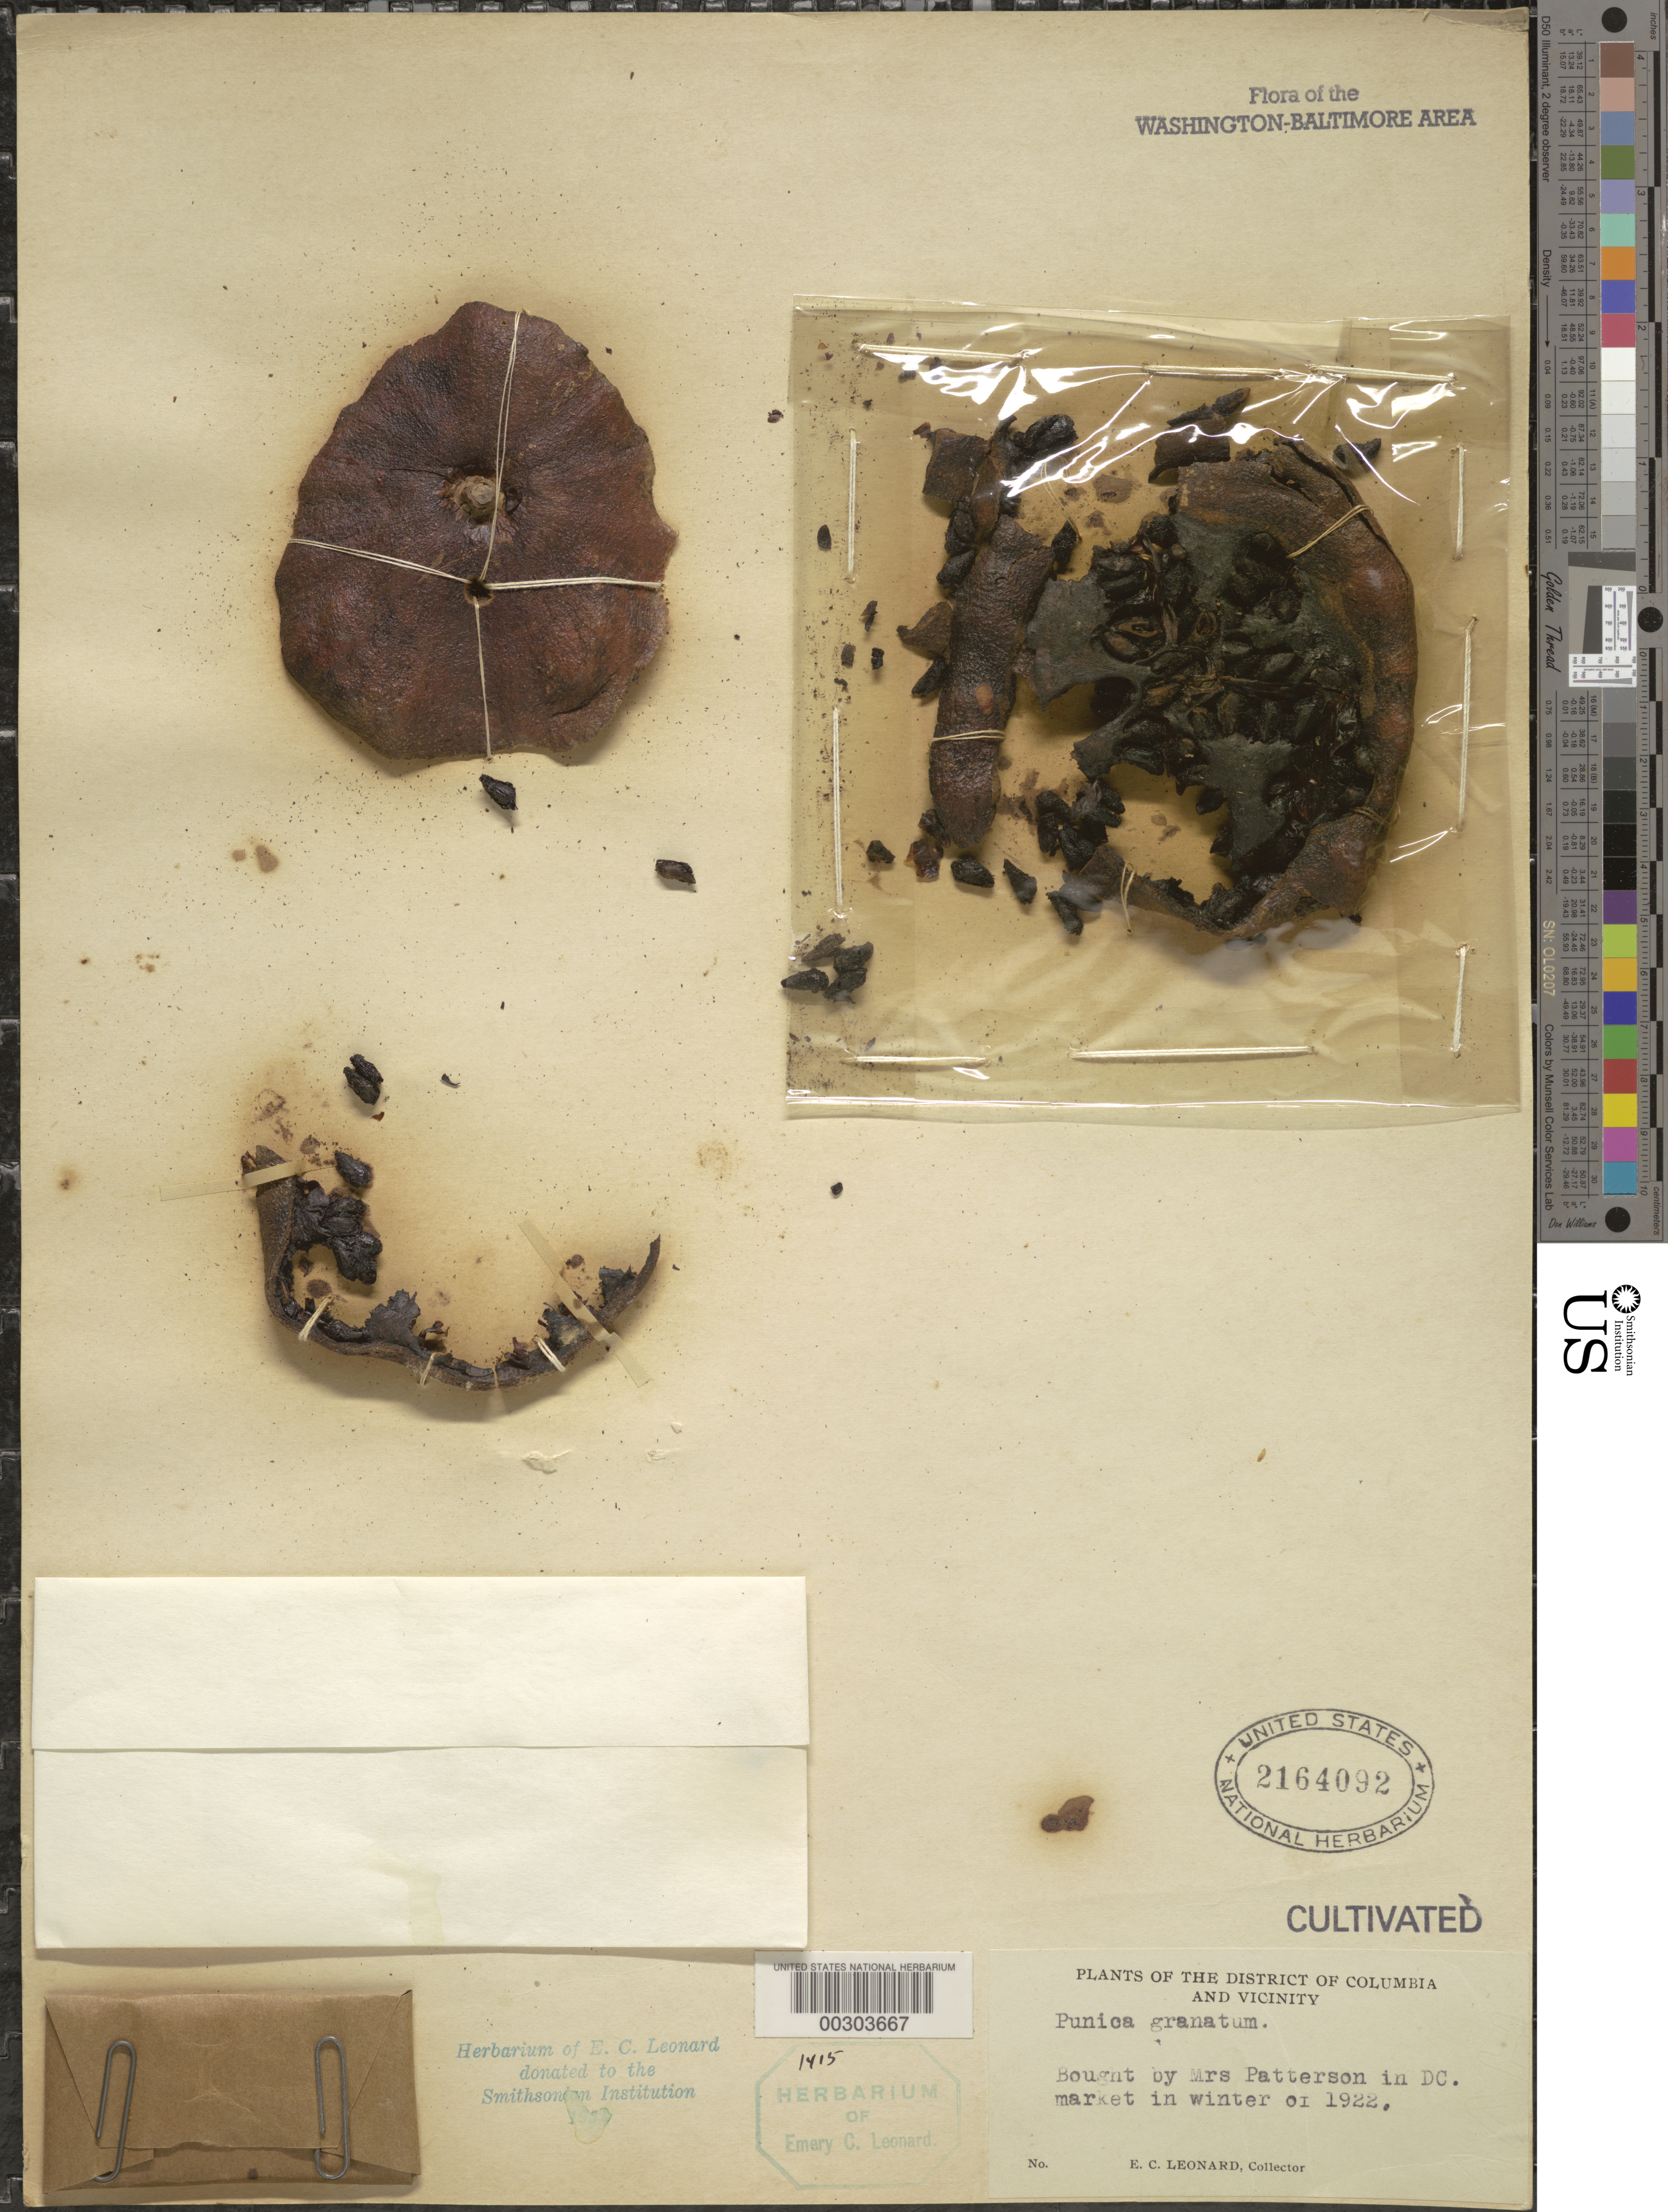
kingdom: Plantae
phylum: Tracheophyta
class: Magnoliopsida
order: Myrtales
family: Lythraceae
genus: Punica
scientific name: Punica granatum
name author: L.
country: United States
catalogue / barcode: US 2164092